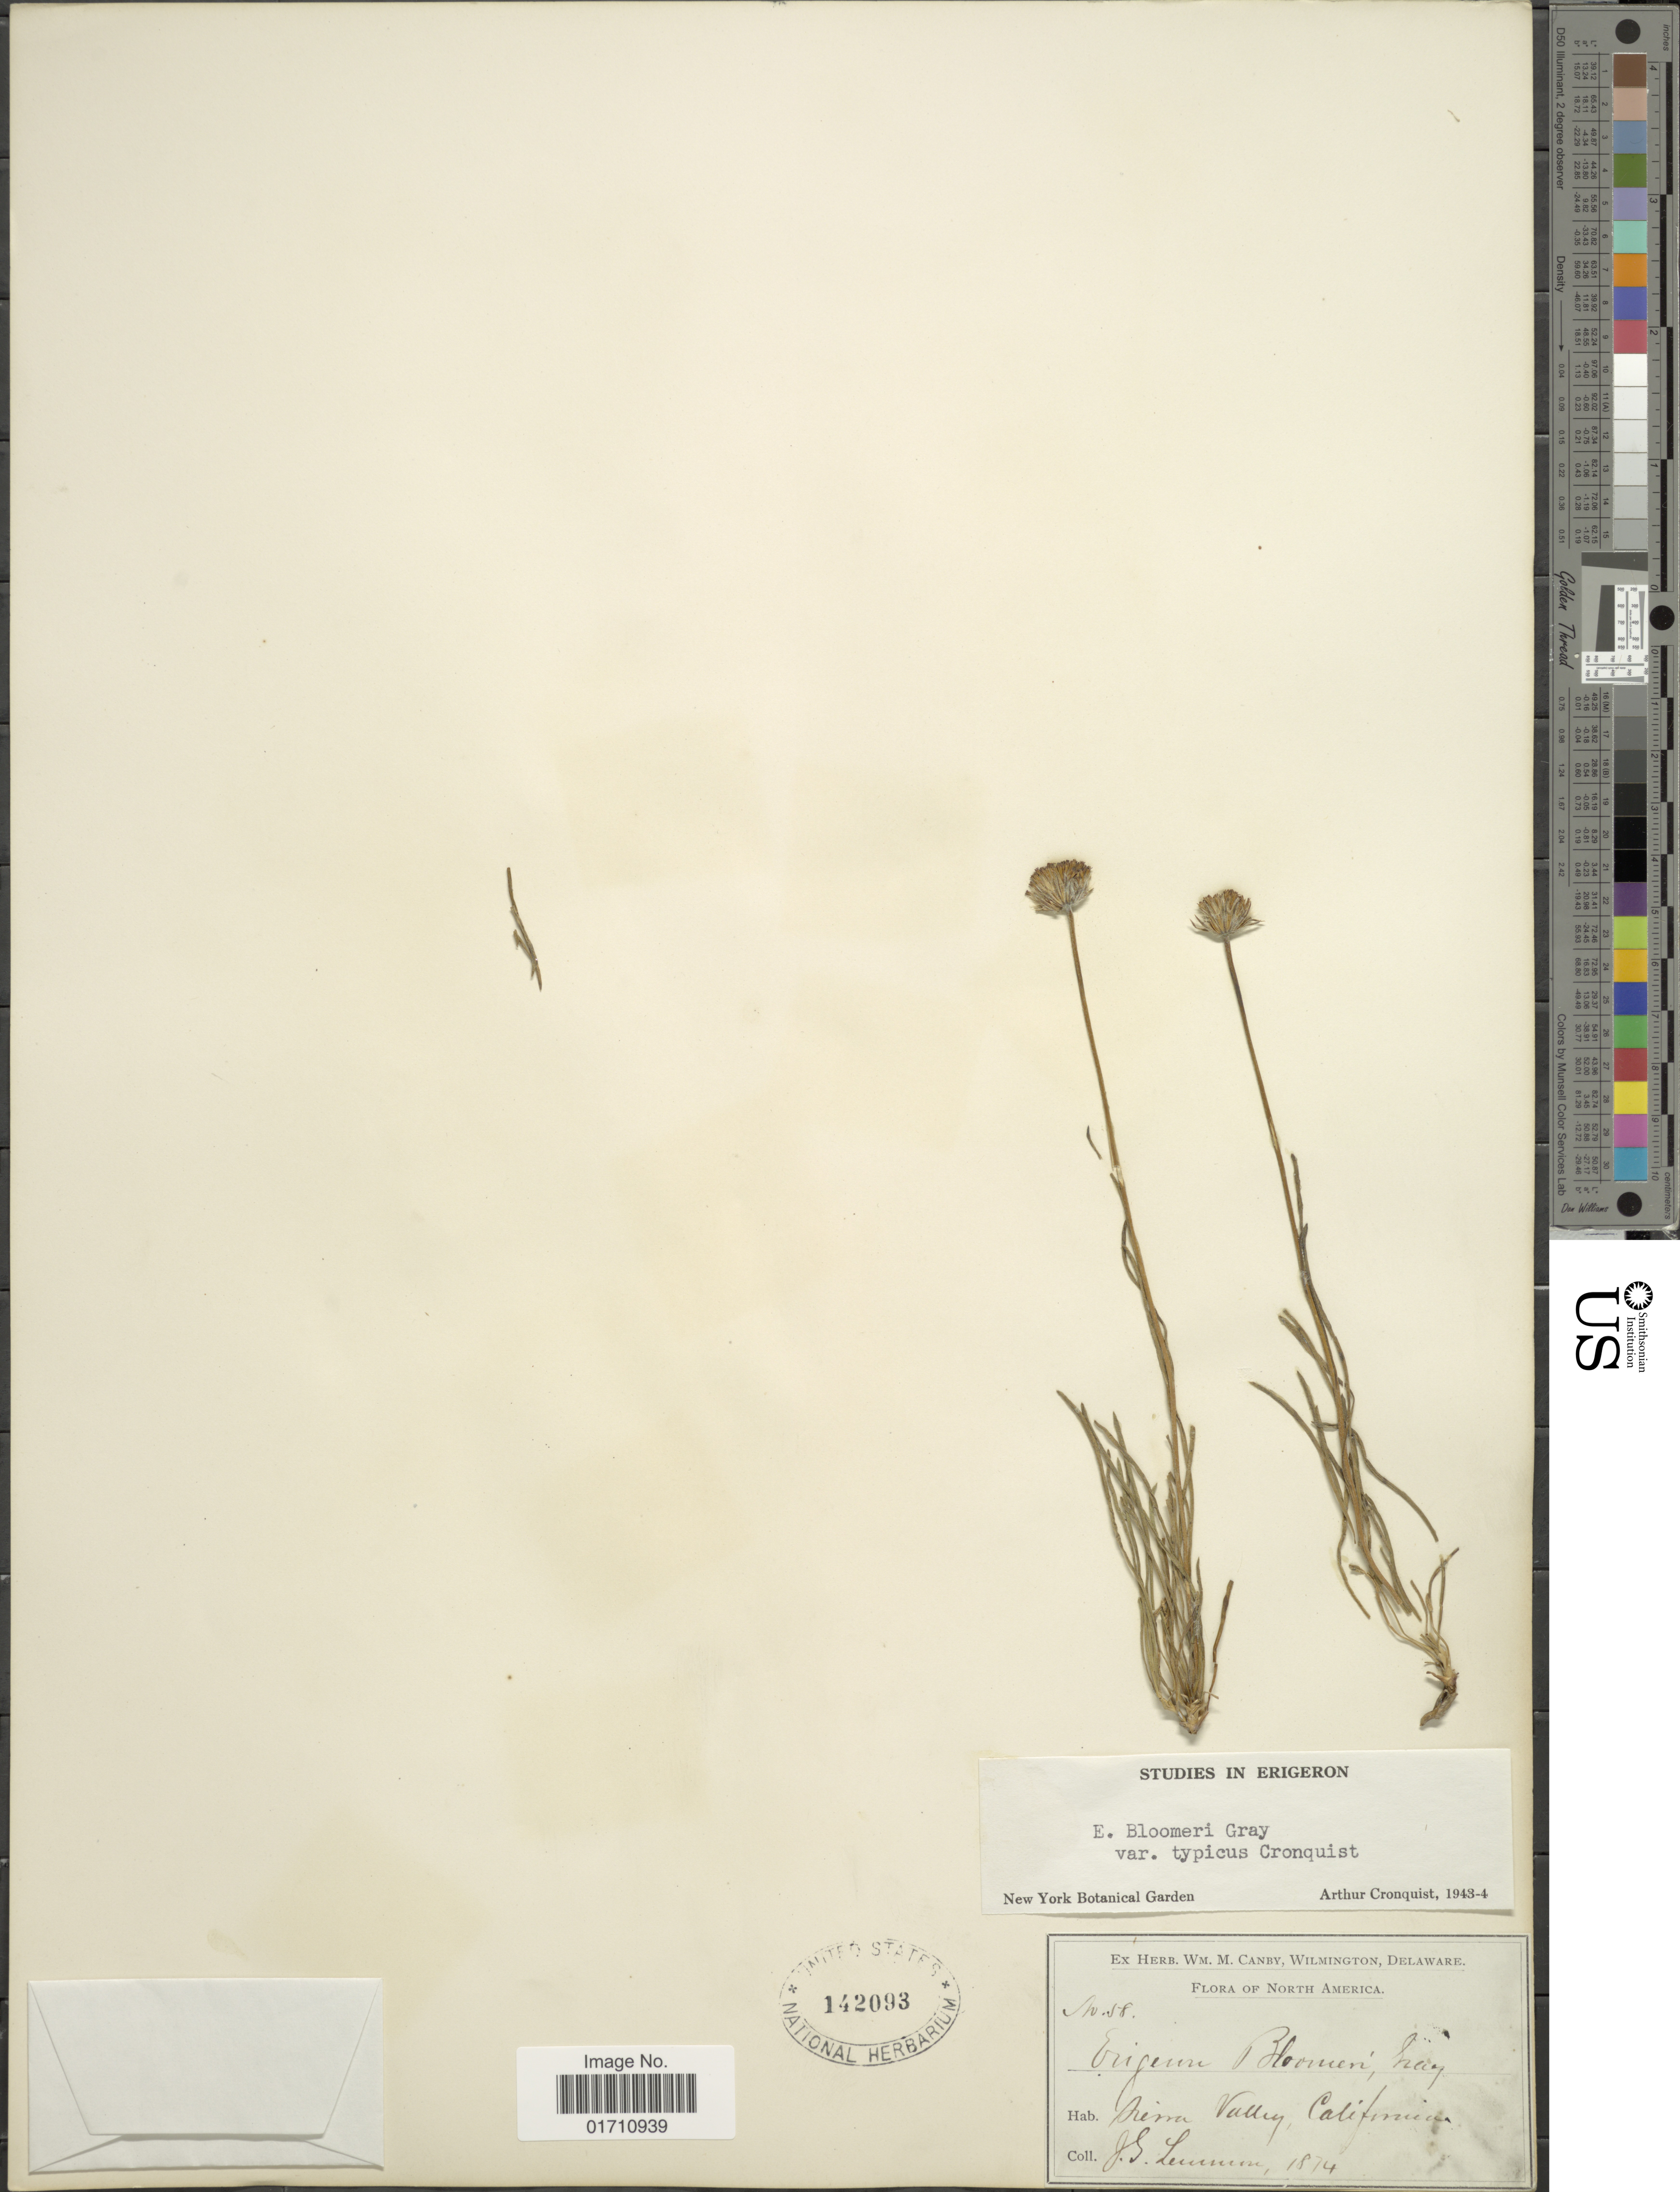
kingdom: Plantae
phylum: Tracheophyta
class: Magnoliopsida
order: Asterales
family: Asteraceae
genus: Erigeron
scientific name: Erigeron bloomeri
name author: A. Gray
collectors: J. Lemmon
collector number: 58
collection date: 1874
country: United States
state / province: California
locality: Sierra Valley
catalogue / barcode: US 142093